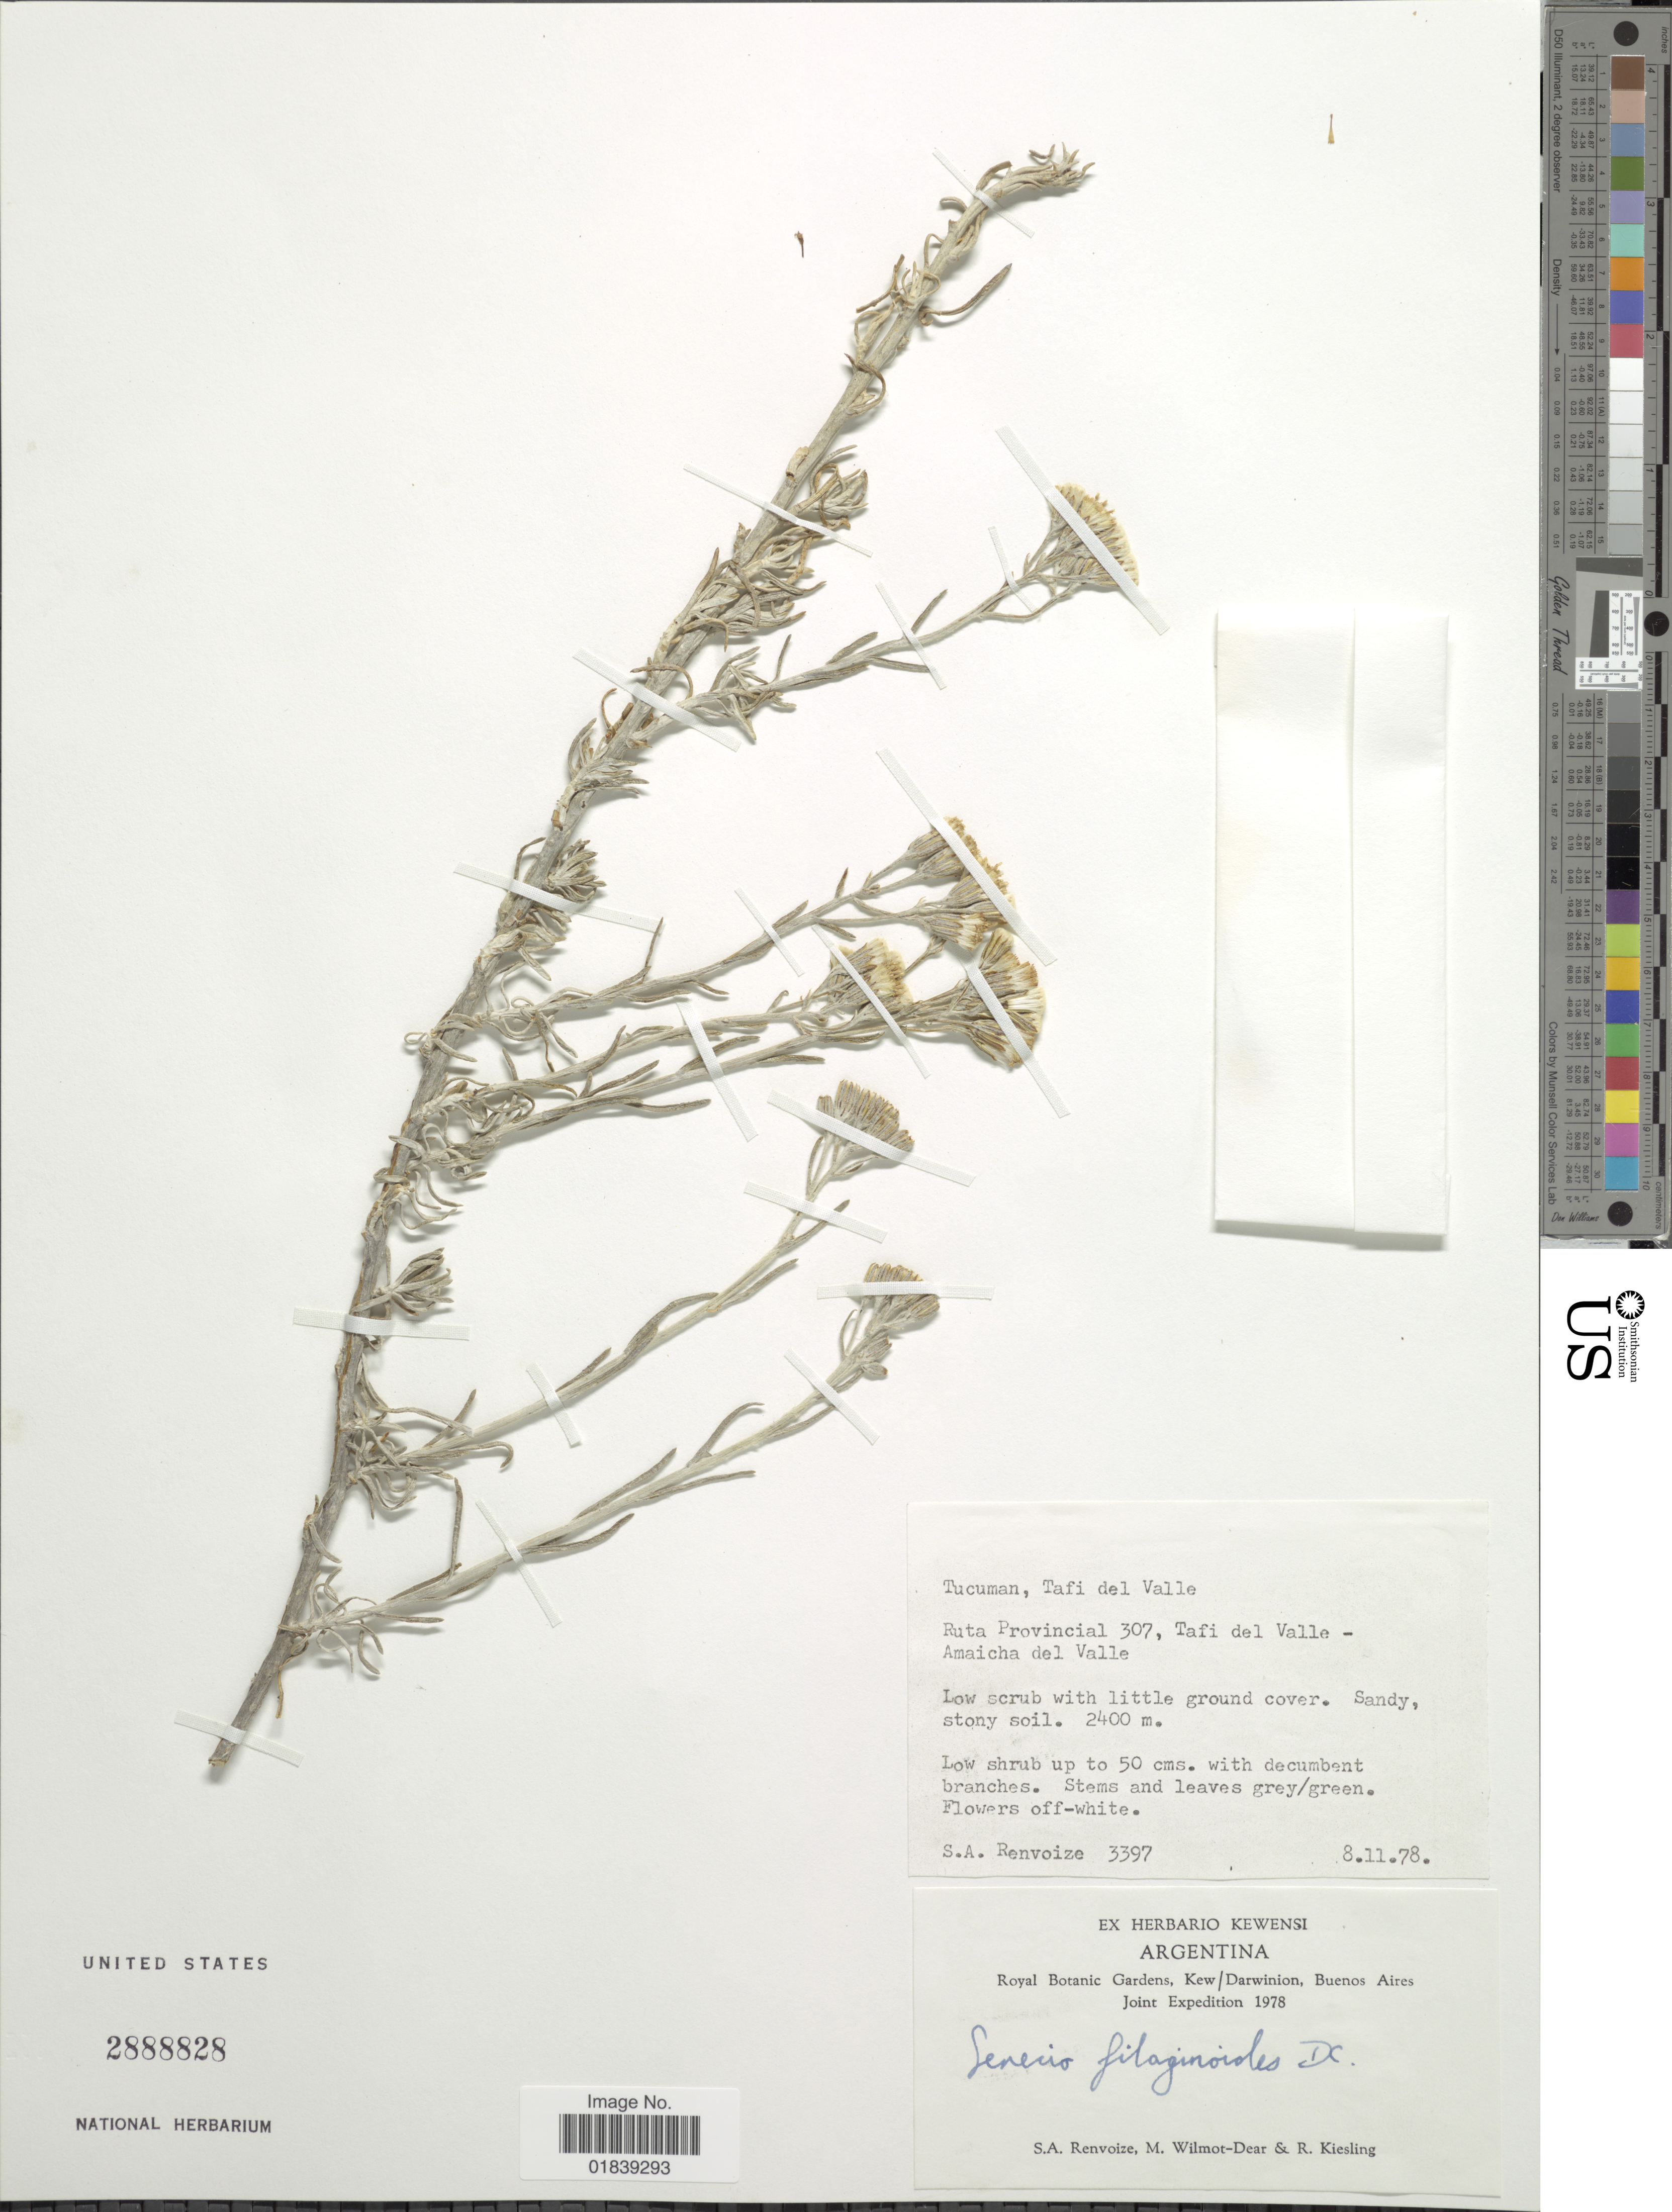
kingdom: Plantae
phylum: Tracheophyta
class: Magnoliopsida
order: Asterales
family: Asteraceae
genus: Senecio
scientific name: Senecio filaginoides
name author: DC.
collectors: S. A. Renvoize, M. Wilmot-Dear & R. Kiesling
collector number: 3397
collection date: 1978-11-08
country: Argentina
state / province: Tucuman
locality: Tafi del Valle, Ruta Provincial 307, Tafi del Valle, Amaicha del Valle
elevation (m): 2400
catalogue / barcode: US 2888828